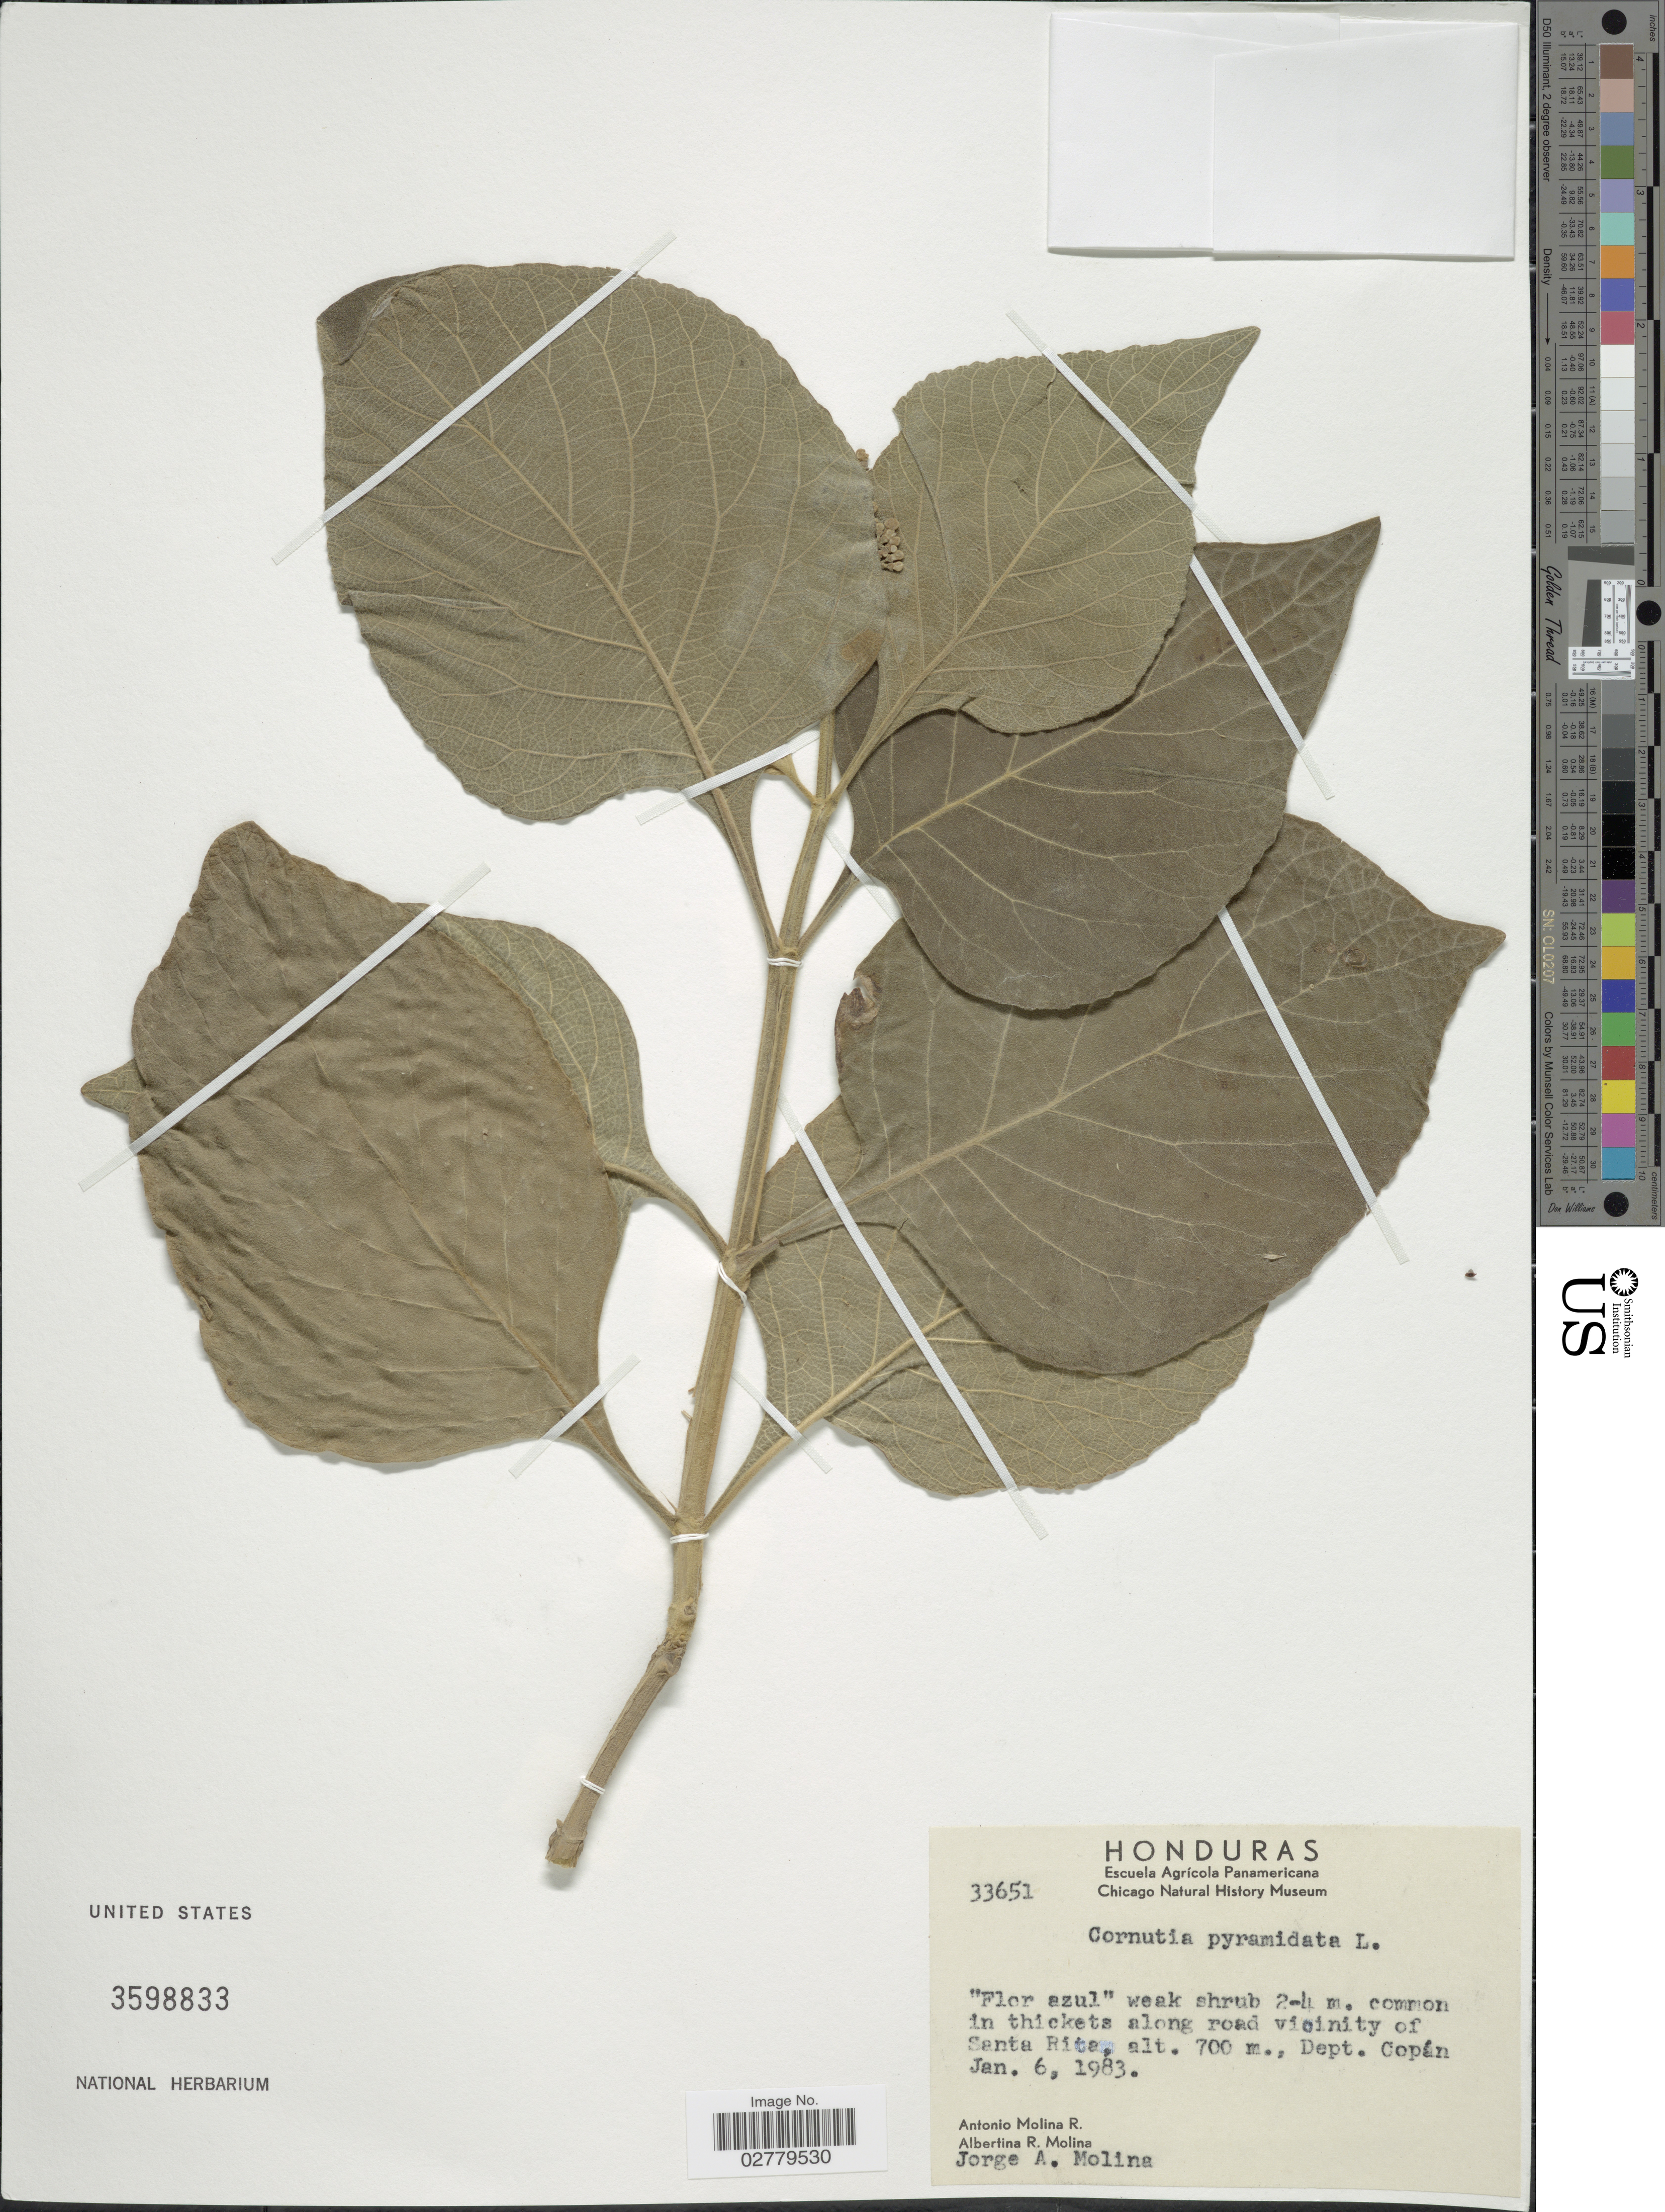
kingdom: Plantae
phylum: Tracheophyta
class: Magnoliopsida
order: Lamiales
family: Lamiaceae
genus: Cornutia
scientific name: Cornutia pyramidata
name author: L.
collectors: A. Molina R., A. R. Molina & J. A. Molina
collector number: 33651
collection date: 1983-01-06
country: Honduras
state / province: Copán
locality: In thickets along road vicinity of Santa Rita. Dept. Copán.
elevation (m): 700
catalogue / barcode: US 3598833